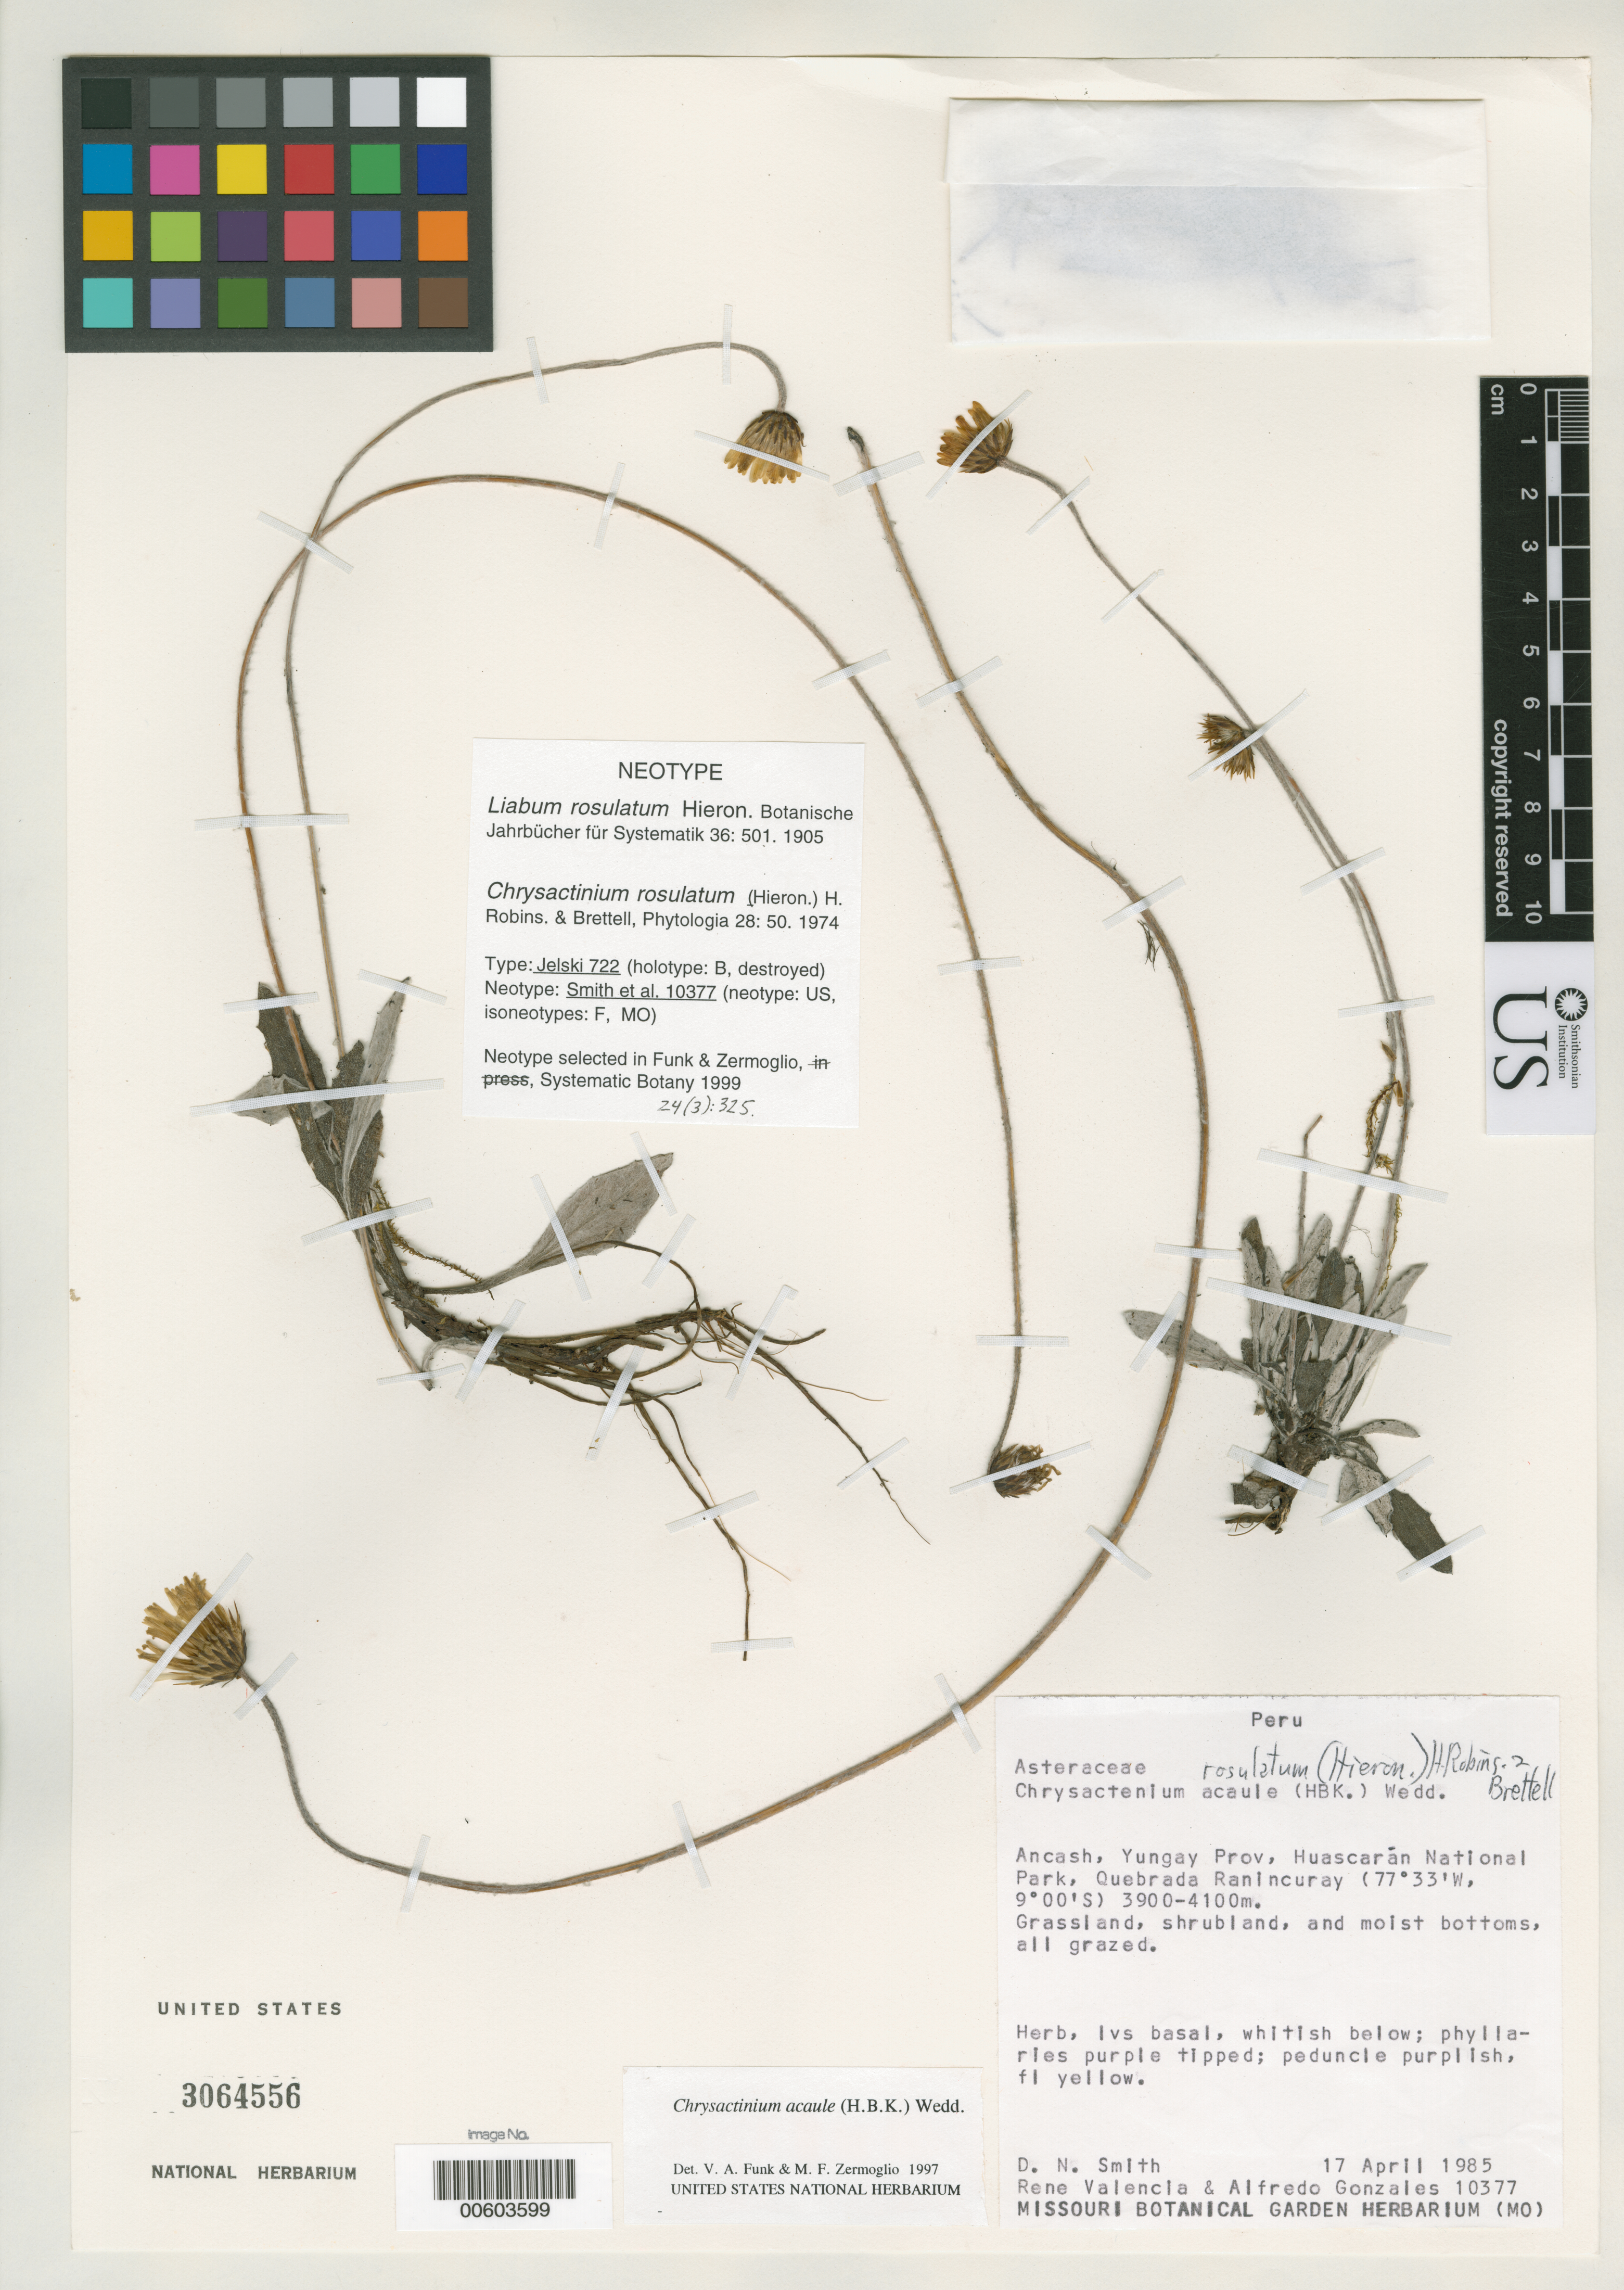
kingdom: Plantae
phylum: Tracheophyta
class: Magnoliopsida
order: Asterales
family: Asteraceae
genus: Liabum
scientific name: Liabum rosulatum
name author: Hieron.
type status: Neotype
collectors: D. Smith, R. Valencia & A. Gonzáles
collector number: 10377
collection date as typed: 17 Apr 1985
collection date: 1985-04-17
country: Peru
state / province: Ancash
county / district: Yungay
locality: Huascarán National Park, Quebrada Ranincuray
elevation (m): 3900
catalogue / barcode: US 3064556